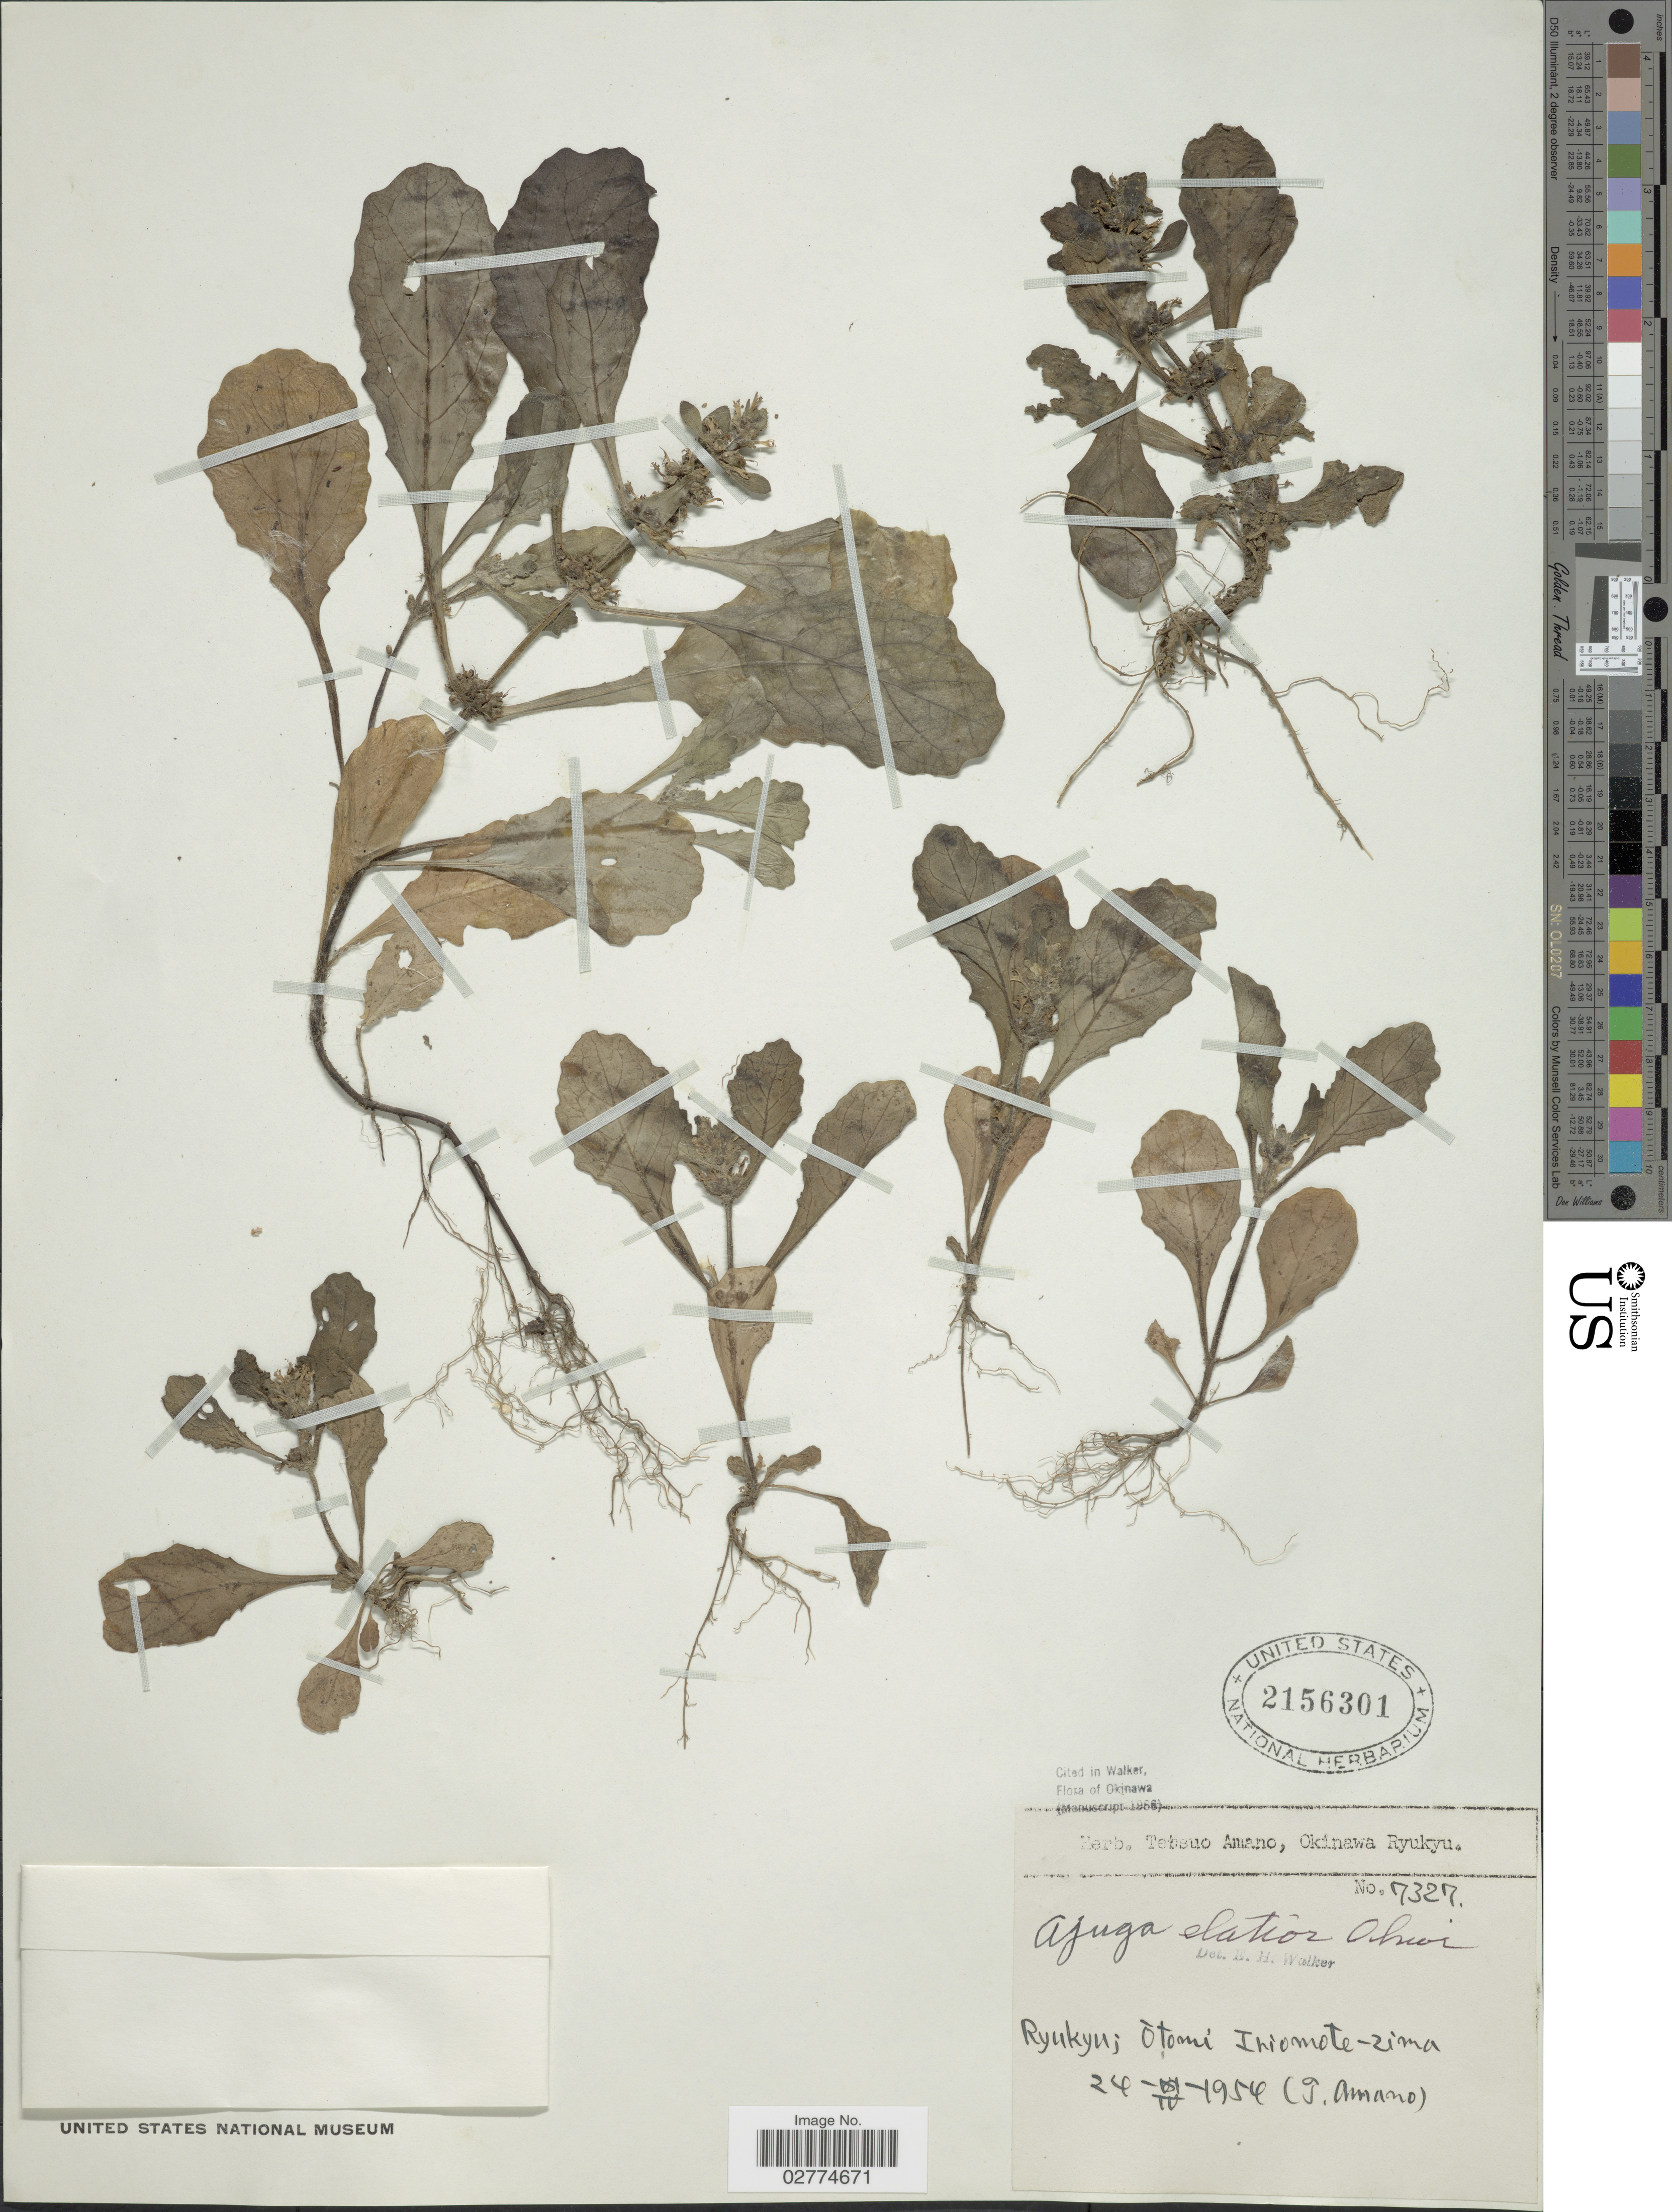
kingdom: Plantae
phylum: Tracheophyta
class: Magnoliopsida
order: Lamiales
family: Lamiaceae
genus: Ajuga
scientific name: Ajuga elatior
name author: Ohwi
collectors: T. Amano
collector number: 7327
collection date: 1954-04-24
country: Japan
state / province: Okinawa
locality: Ryukyu: Òtomi Iriomote-zima.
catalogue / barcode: US 2156301